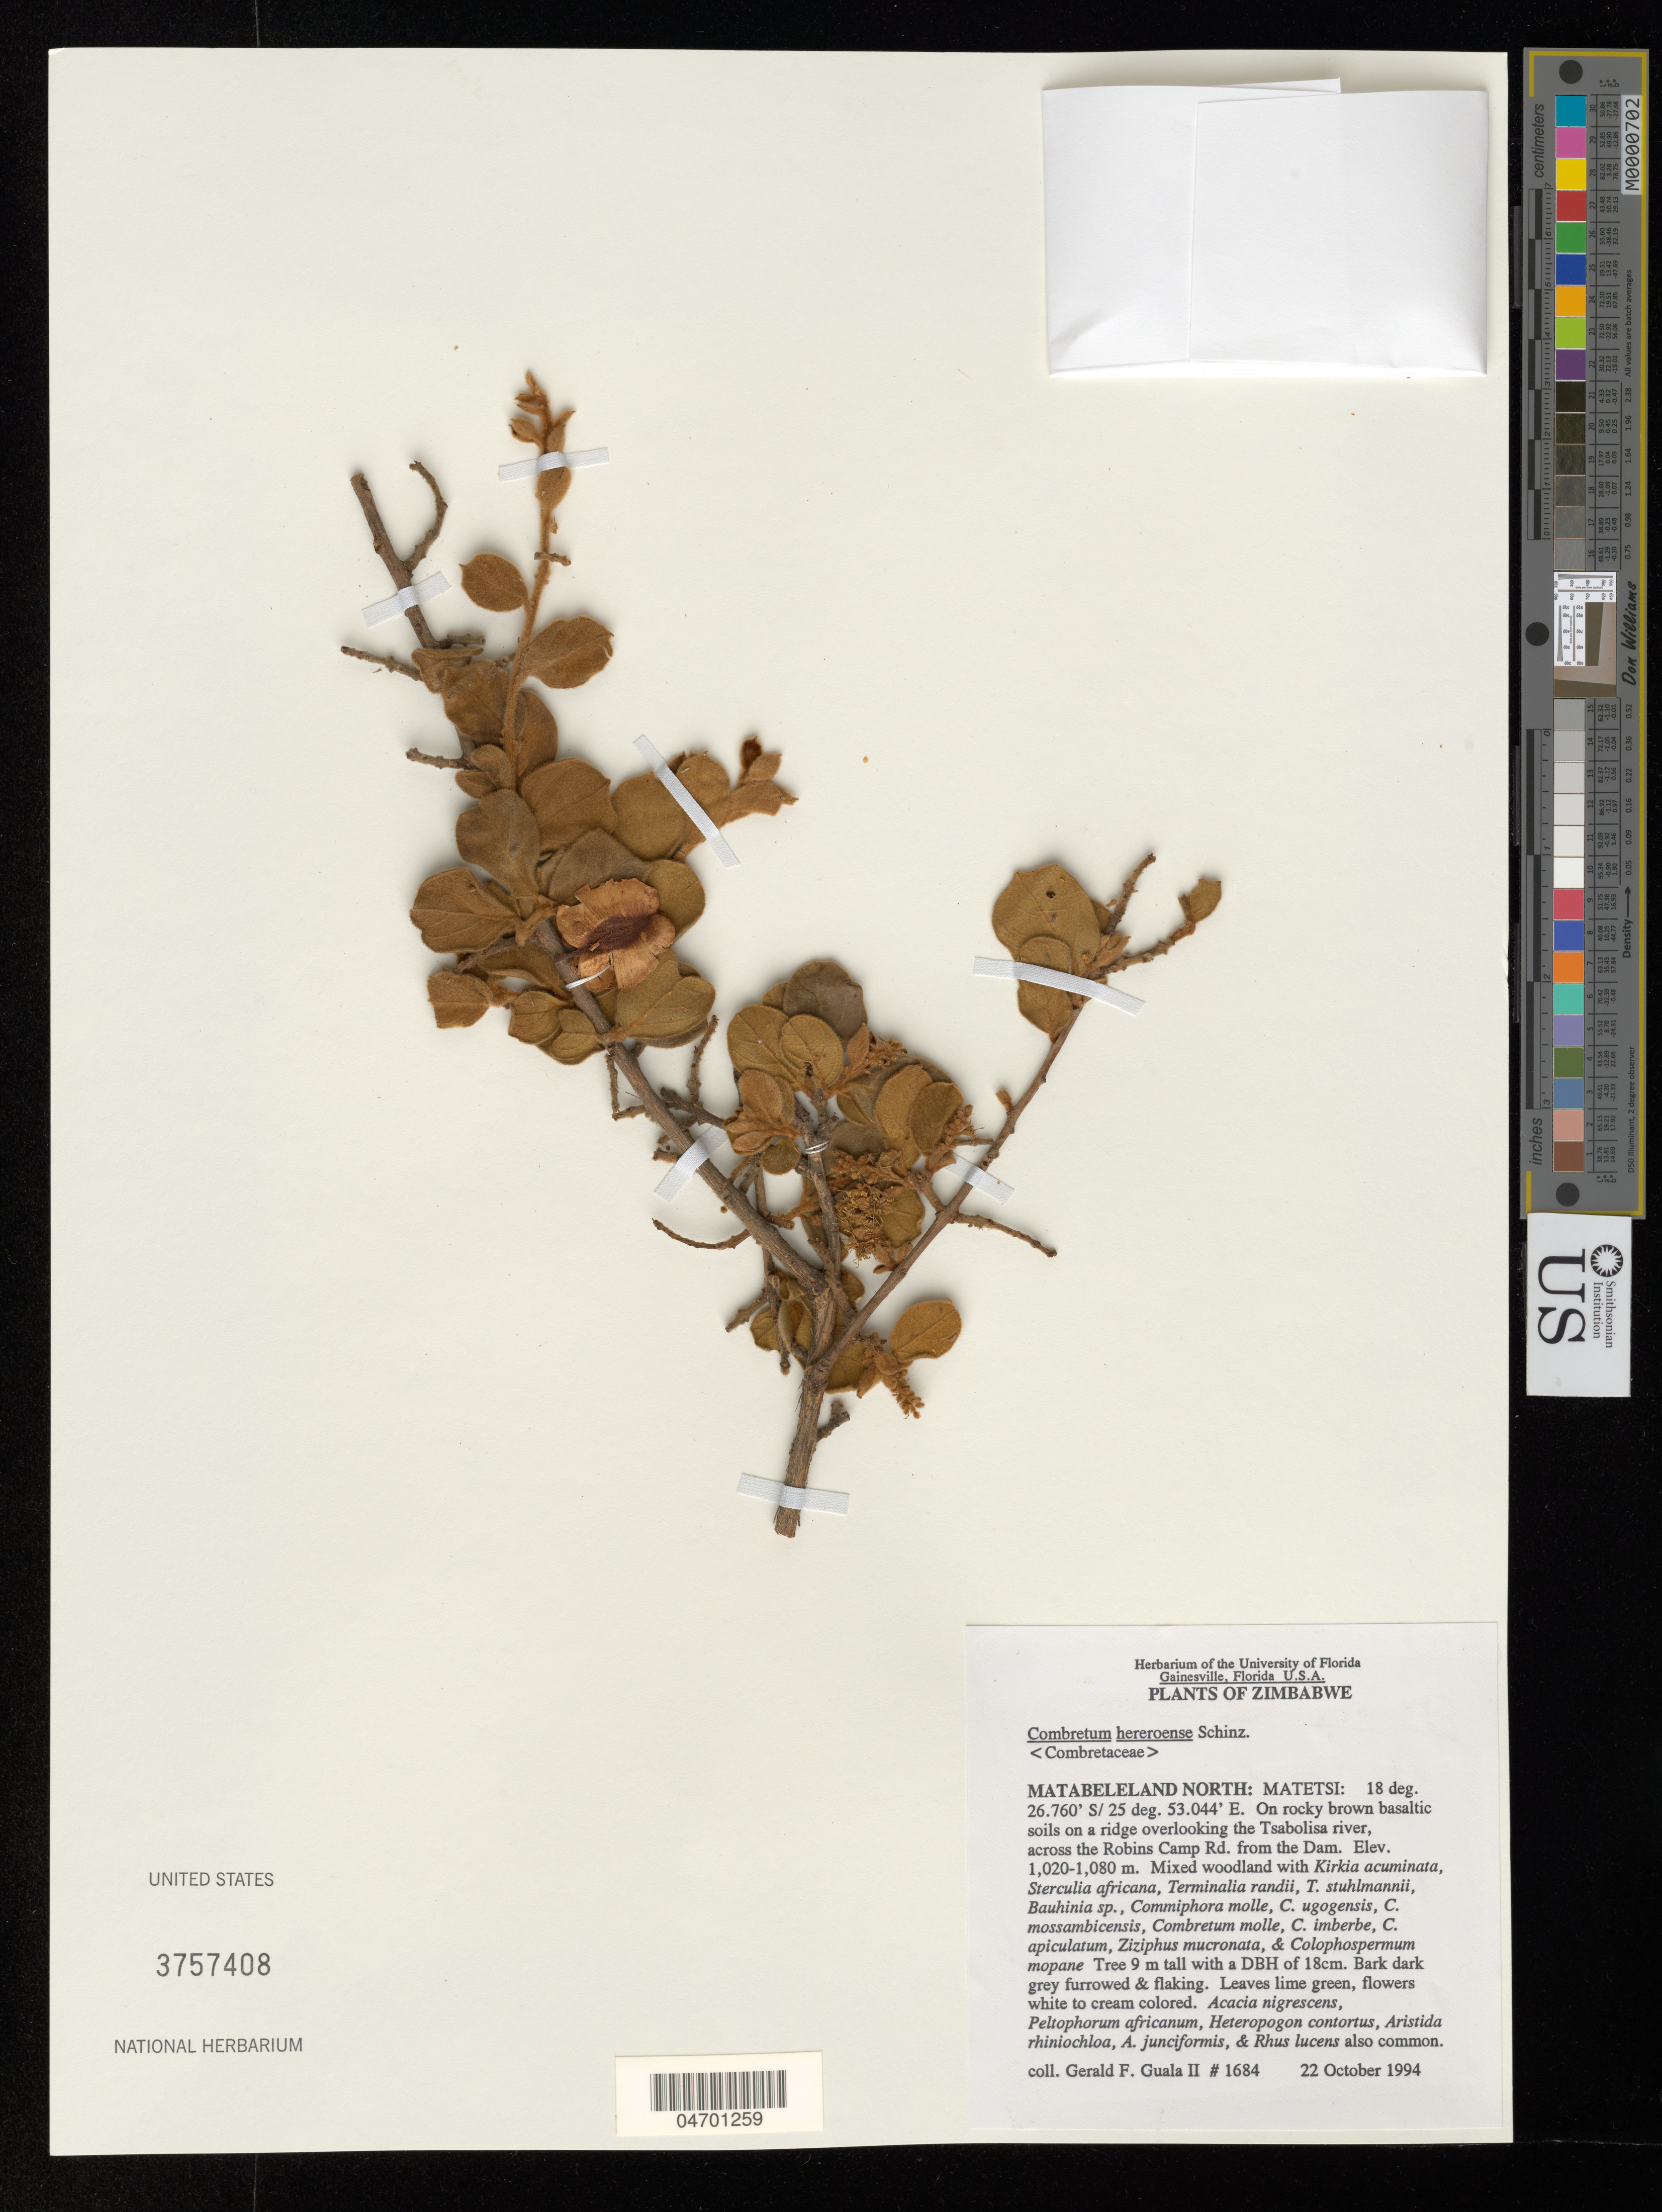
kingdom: Plantae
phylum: Tracheophyta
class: Magnoliopsida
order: Myrtales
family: Combretaceae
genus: Combretum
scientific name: Combretum hereroense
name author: Schinz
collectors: G. Guala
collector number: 1684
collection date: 1994-10-22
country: Zimbabwe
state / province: Matabeleland North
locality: Matetsi: On rocky brown basaltic soils on a ridge overlooking the Tsabolisa river, across the Robins Camp Rd. from the Dam.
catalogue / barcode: US 3757408